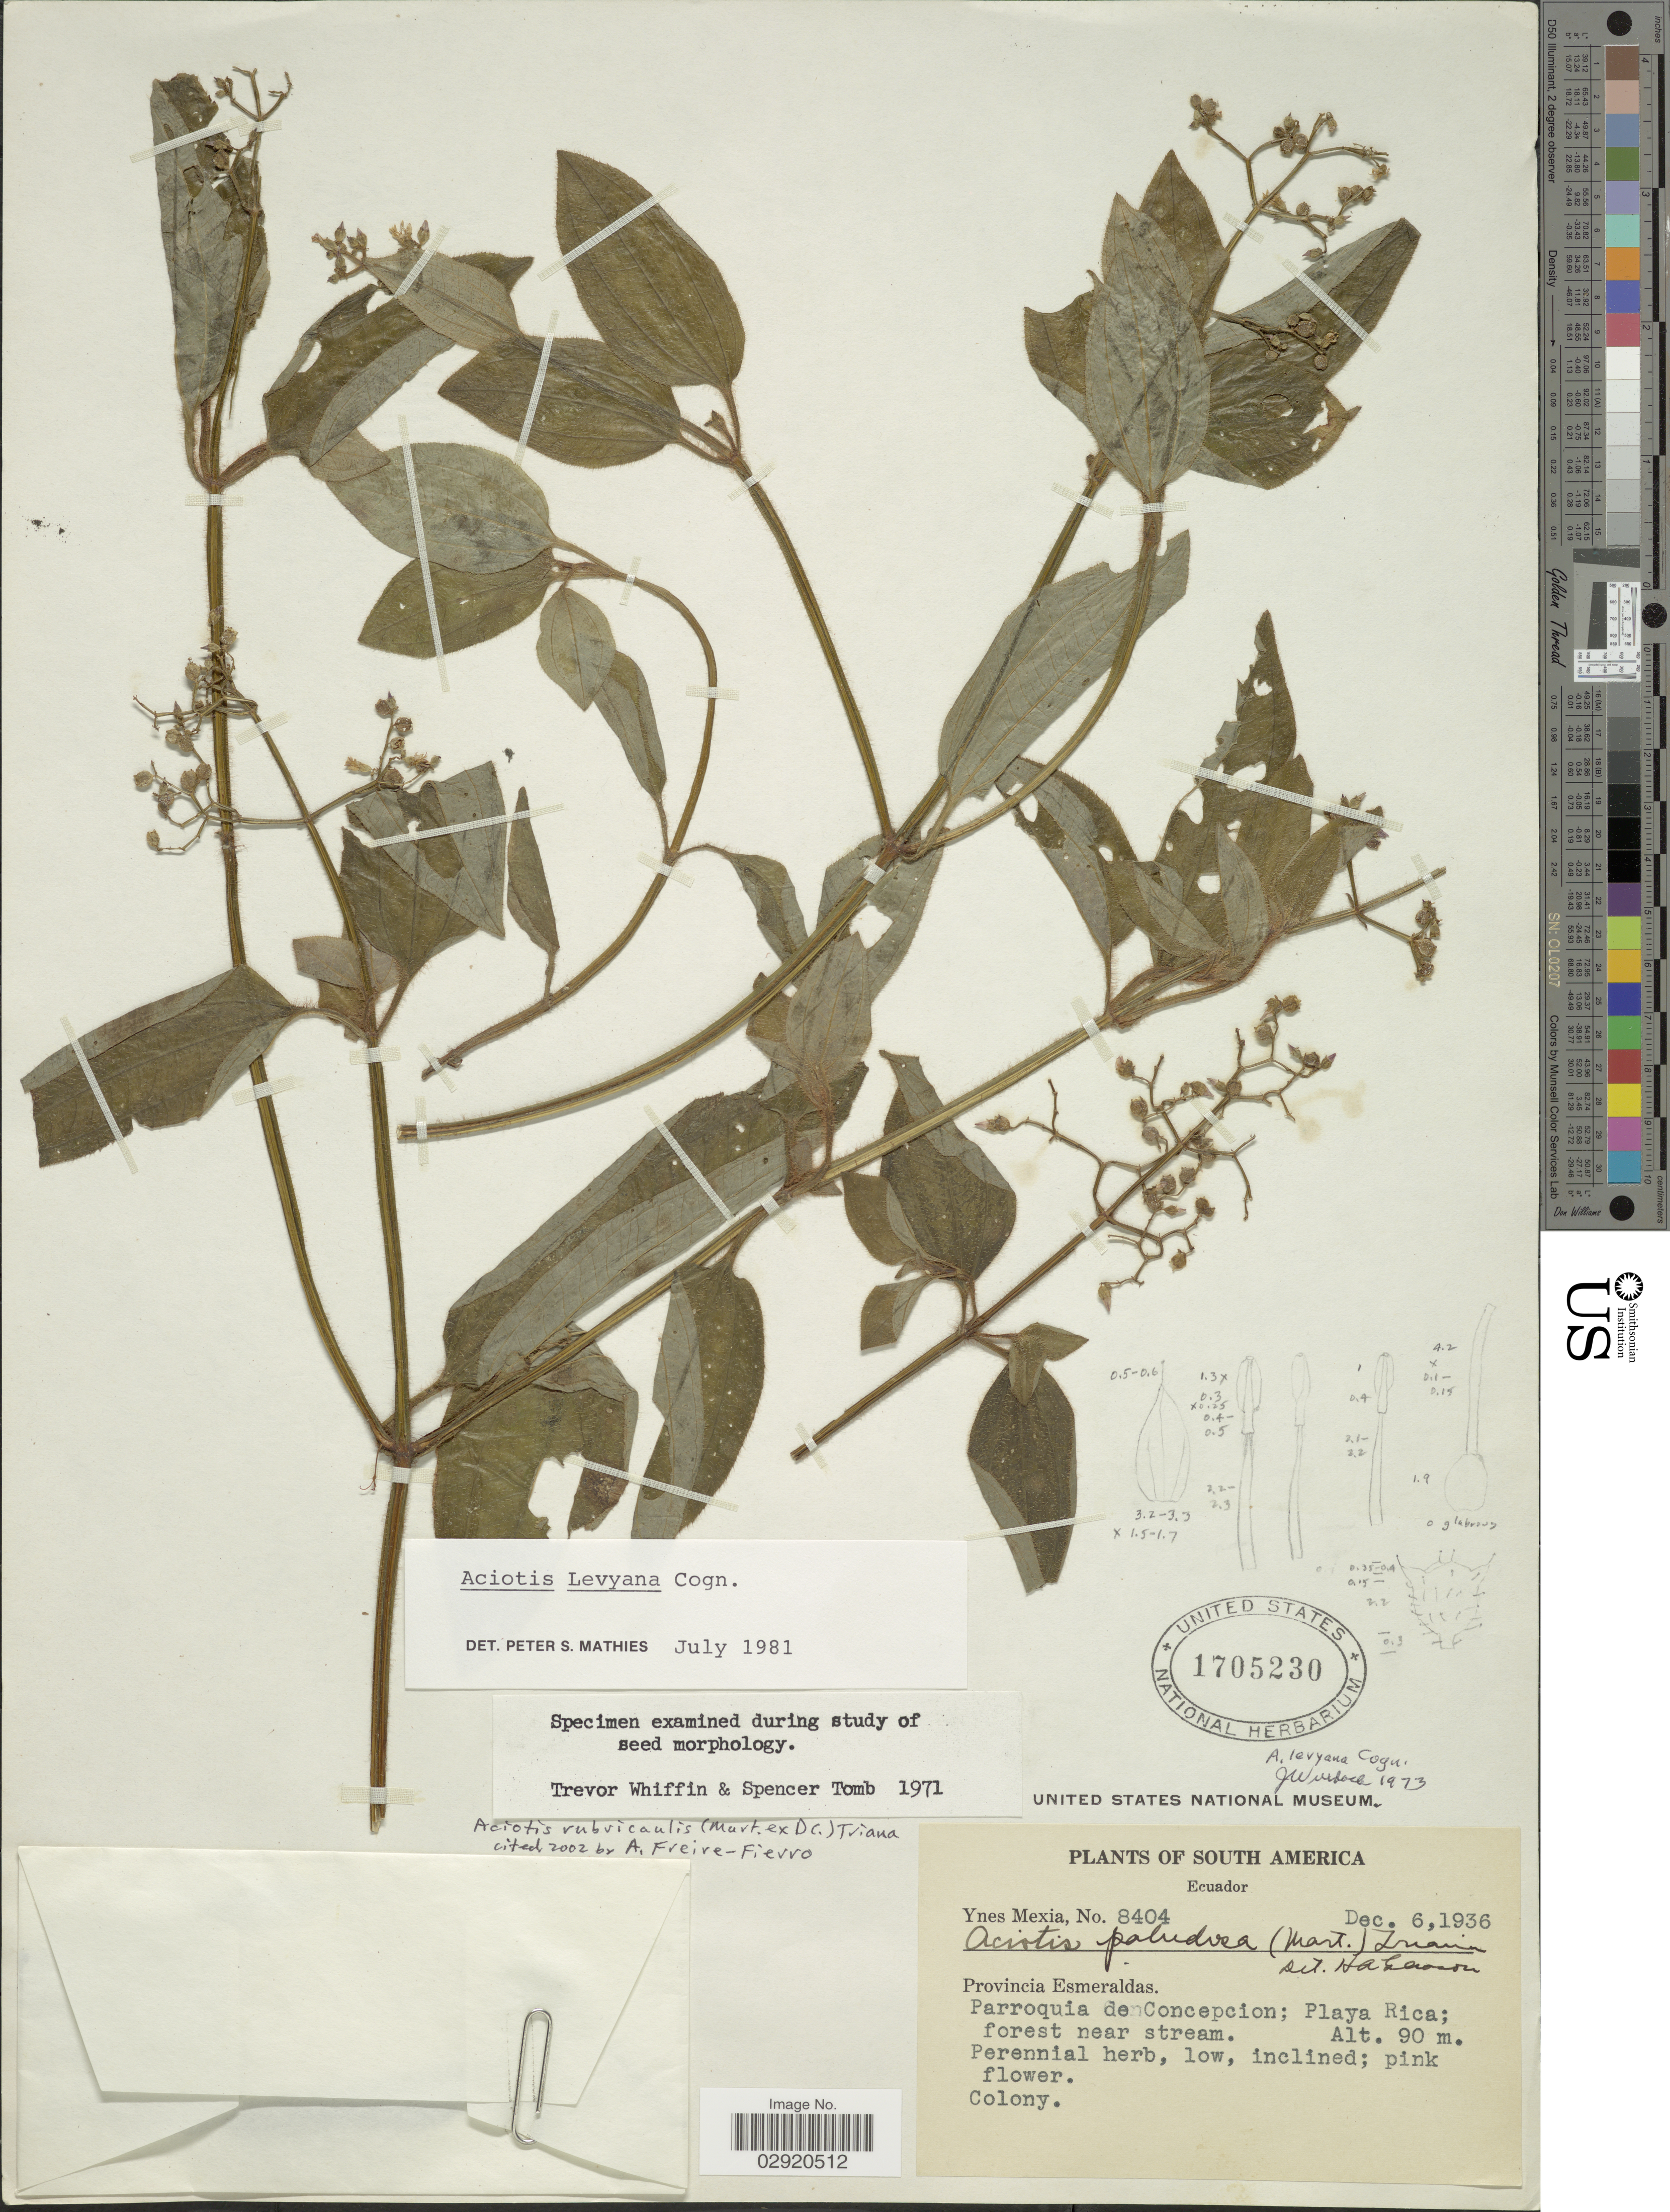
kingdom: Plantae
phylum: Tracheophyta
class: Magnoliopsida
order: Myrtales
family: Melastomataceae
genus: Aciotis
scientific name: Aciotis rubricaulis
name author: (Mart. ex DC.) Triana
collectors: Y. Mexia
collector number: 8404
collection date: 1936-12-06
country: Ecuador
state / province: Esmeraldas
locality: Parroquia de Concepcion; Playa Rica; forest near stream.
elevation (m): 90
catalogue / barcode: US 1705230